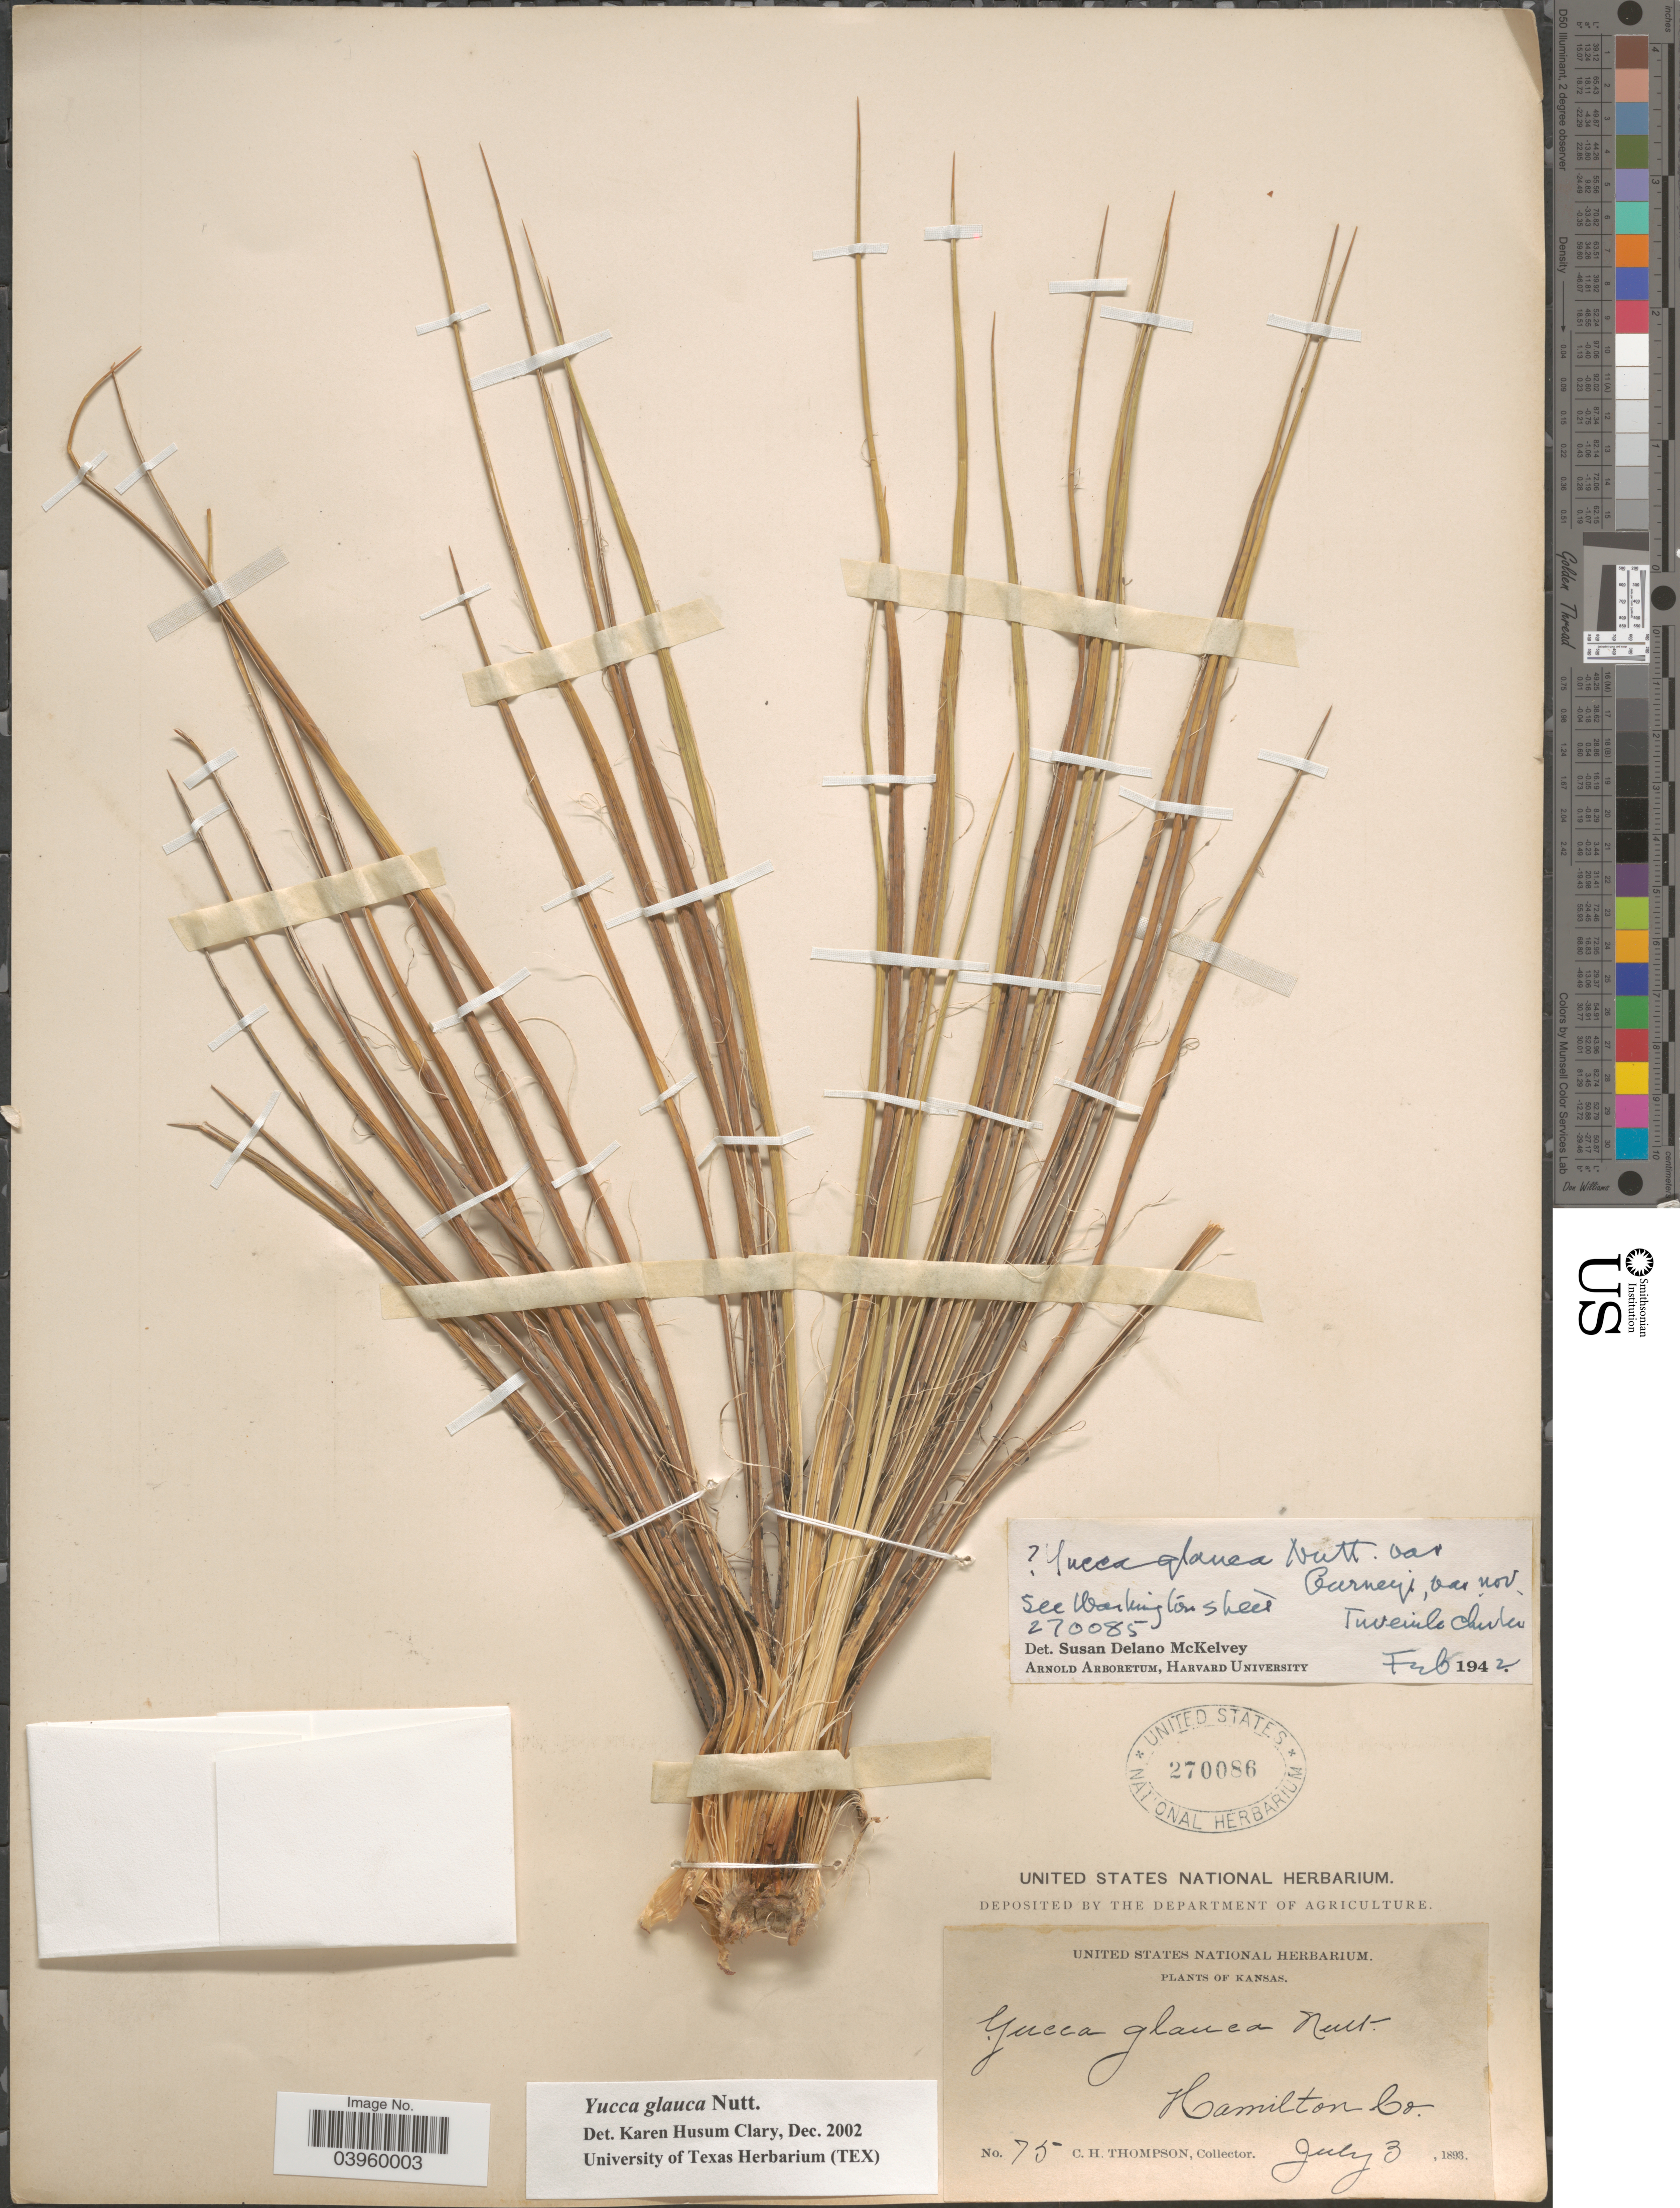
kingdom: Plantae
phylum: Tracheophyta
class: Liliopsida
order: Asparagales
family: Asparagaceae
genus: Yucca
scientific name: Yucca glauca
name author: Nutt.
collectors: C. H. Thompson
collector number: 75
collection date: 1893-07-03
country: United States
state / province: Kansas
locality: Hamilton Co.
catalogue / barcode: US 270086